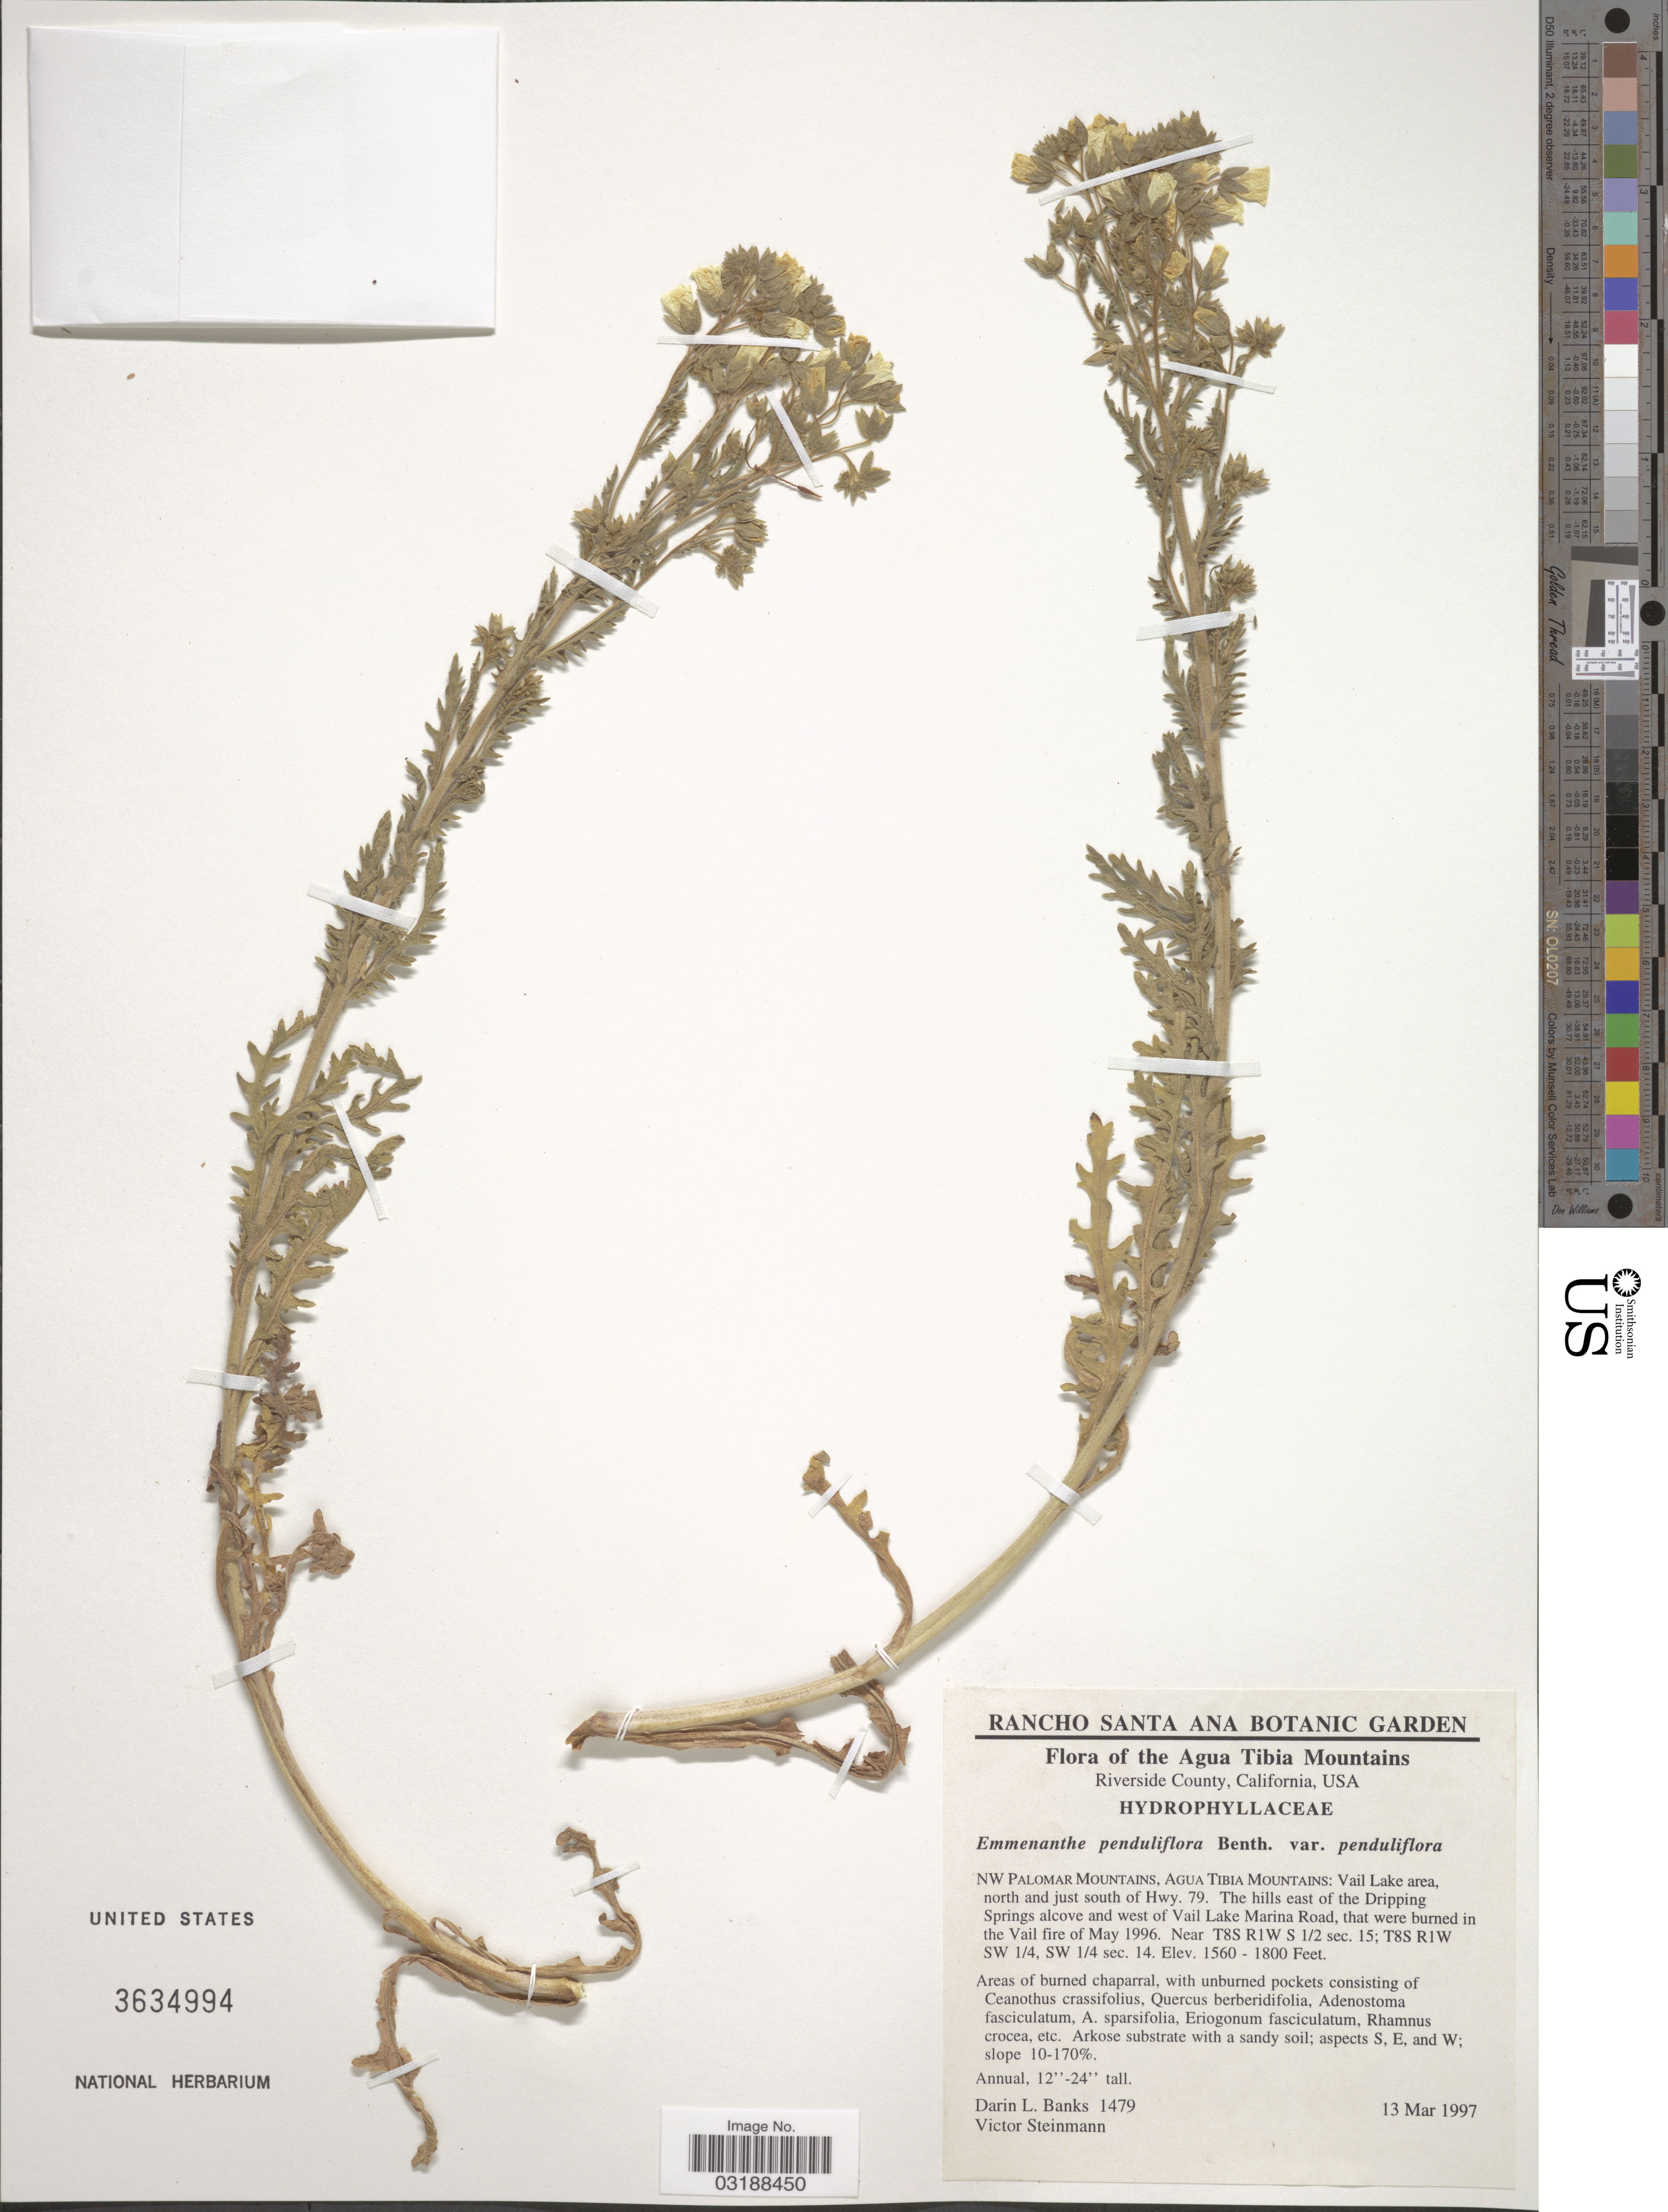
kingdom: Plantae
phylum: Tracheophyta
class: Magnoliopsida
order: Boraginales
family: Hydrophyllaceae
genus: Emmenanthe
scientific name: Emmenanthe penduliflora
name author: Benth.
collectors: D. Banks & V. W. Steinmann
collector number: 1479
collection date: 1997-03-13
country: United States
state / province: California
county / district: Riverside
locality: Agua Tibia Mountains. Riverside County. NW Palomar Mountains, Agua Tibia Mountains: Vail Lake area, north and just south of Hwy. 79. The hills east of the Dripping Springs alcove and west of Vail Lake Marina Road. Near T8S R1W S 1/2 sec. 15; T8S R1W SW 1/4, SW 1/4 sec.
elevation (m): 475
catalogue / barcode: US 3634994